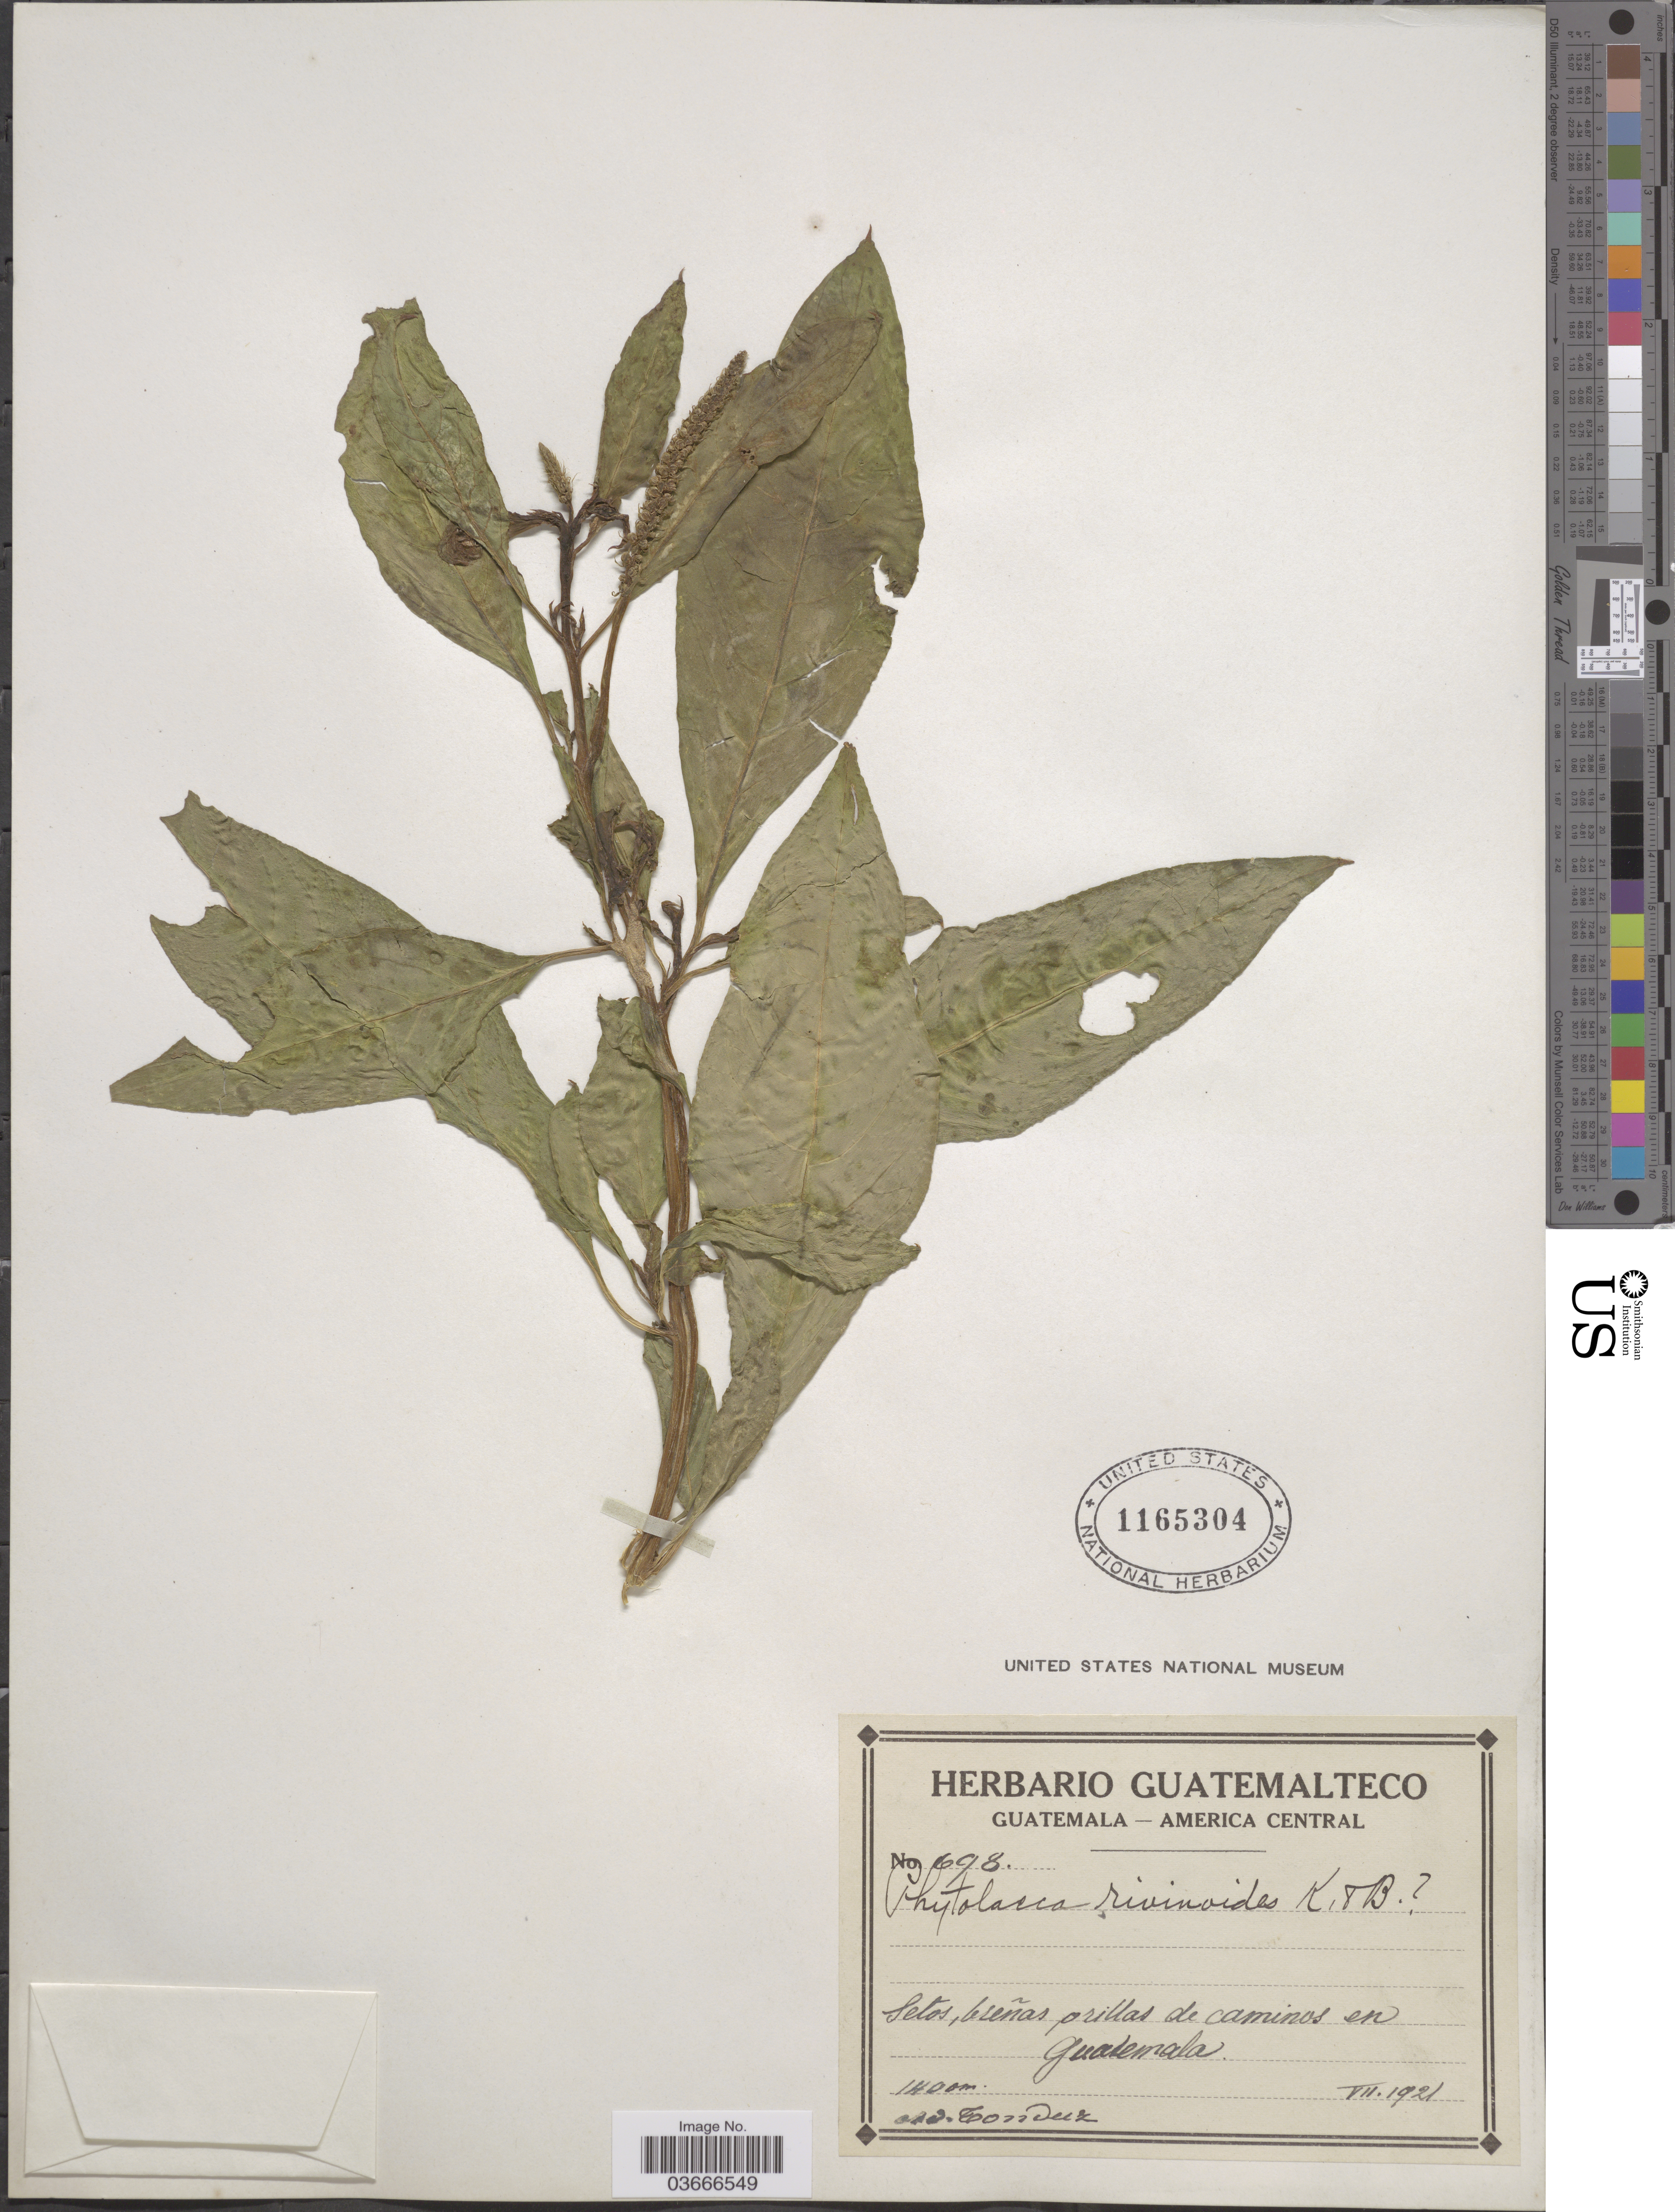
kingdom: Plantae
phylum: Tracheophyta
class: Magnoliopsida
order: Caryophyllales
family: Phytolaccaceae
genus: Phytolacca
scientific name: Phytolacca rivinoides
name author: Kunth & C.D. Bouché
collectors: Tonduz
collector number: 698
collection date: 1921-07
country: Guatemala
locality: Setos, breñas, orillas de caminos en Guatemala.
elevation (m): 1400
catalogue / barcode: US 1165304